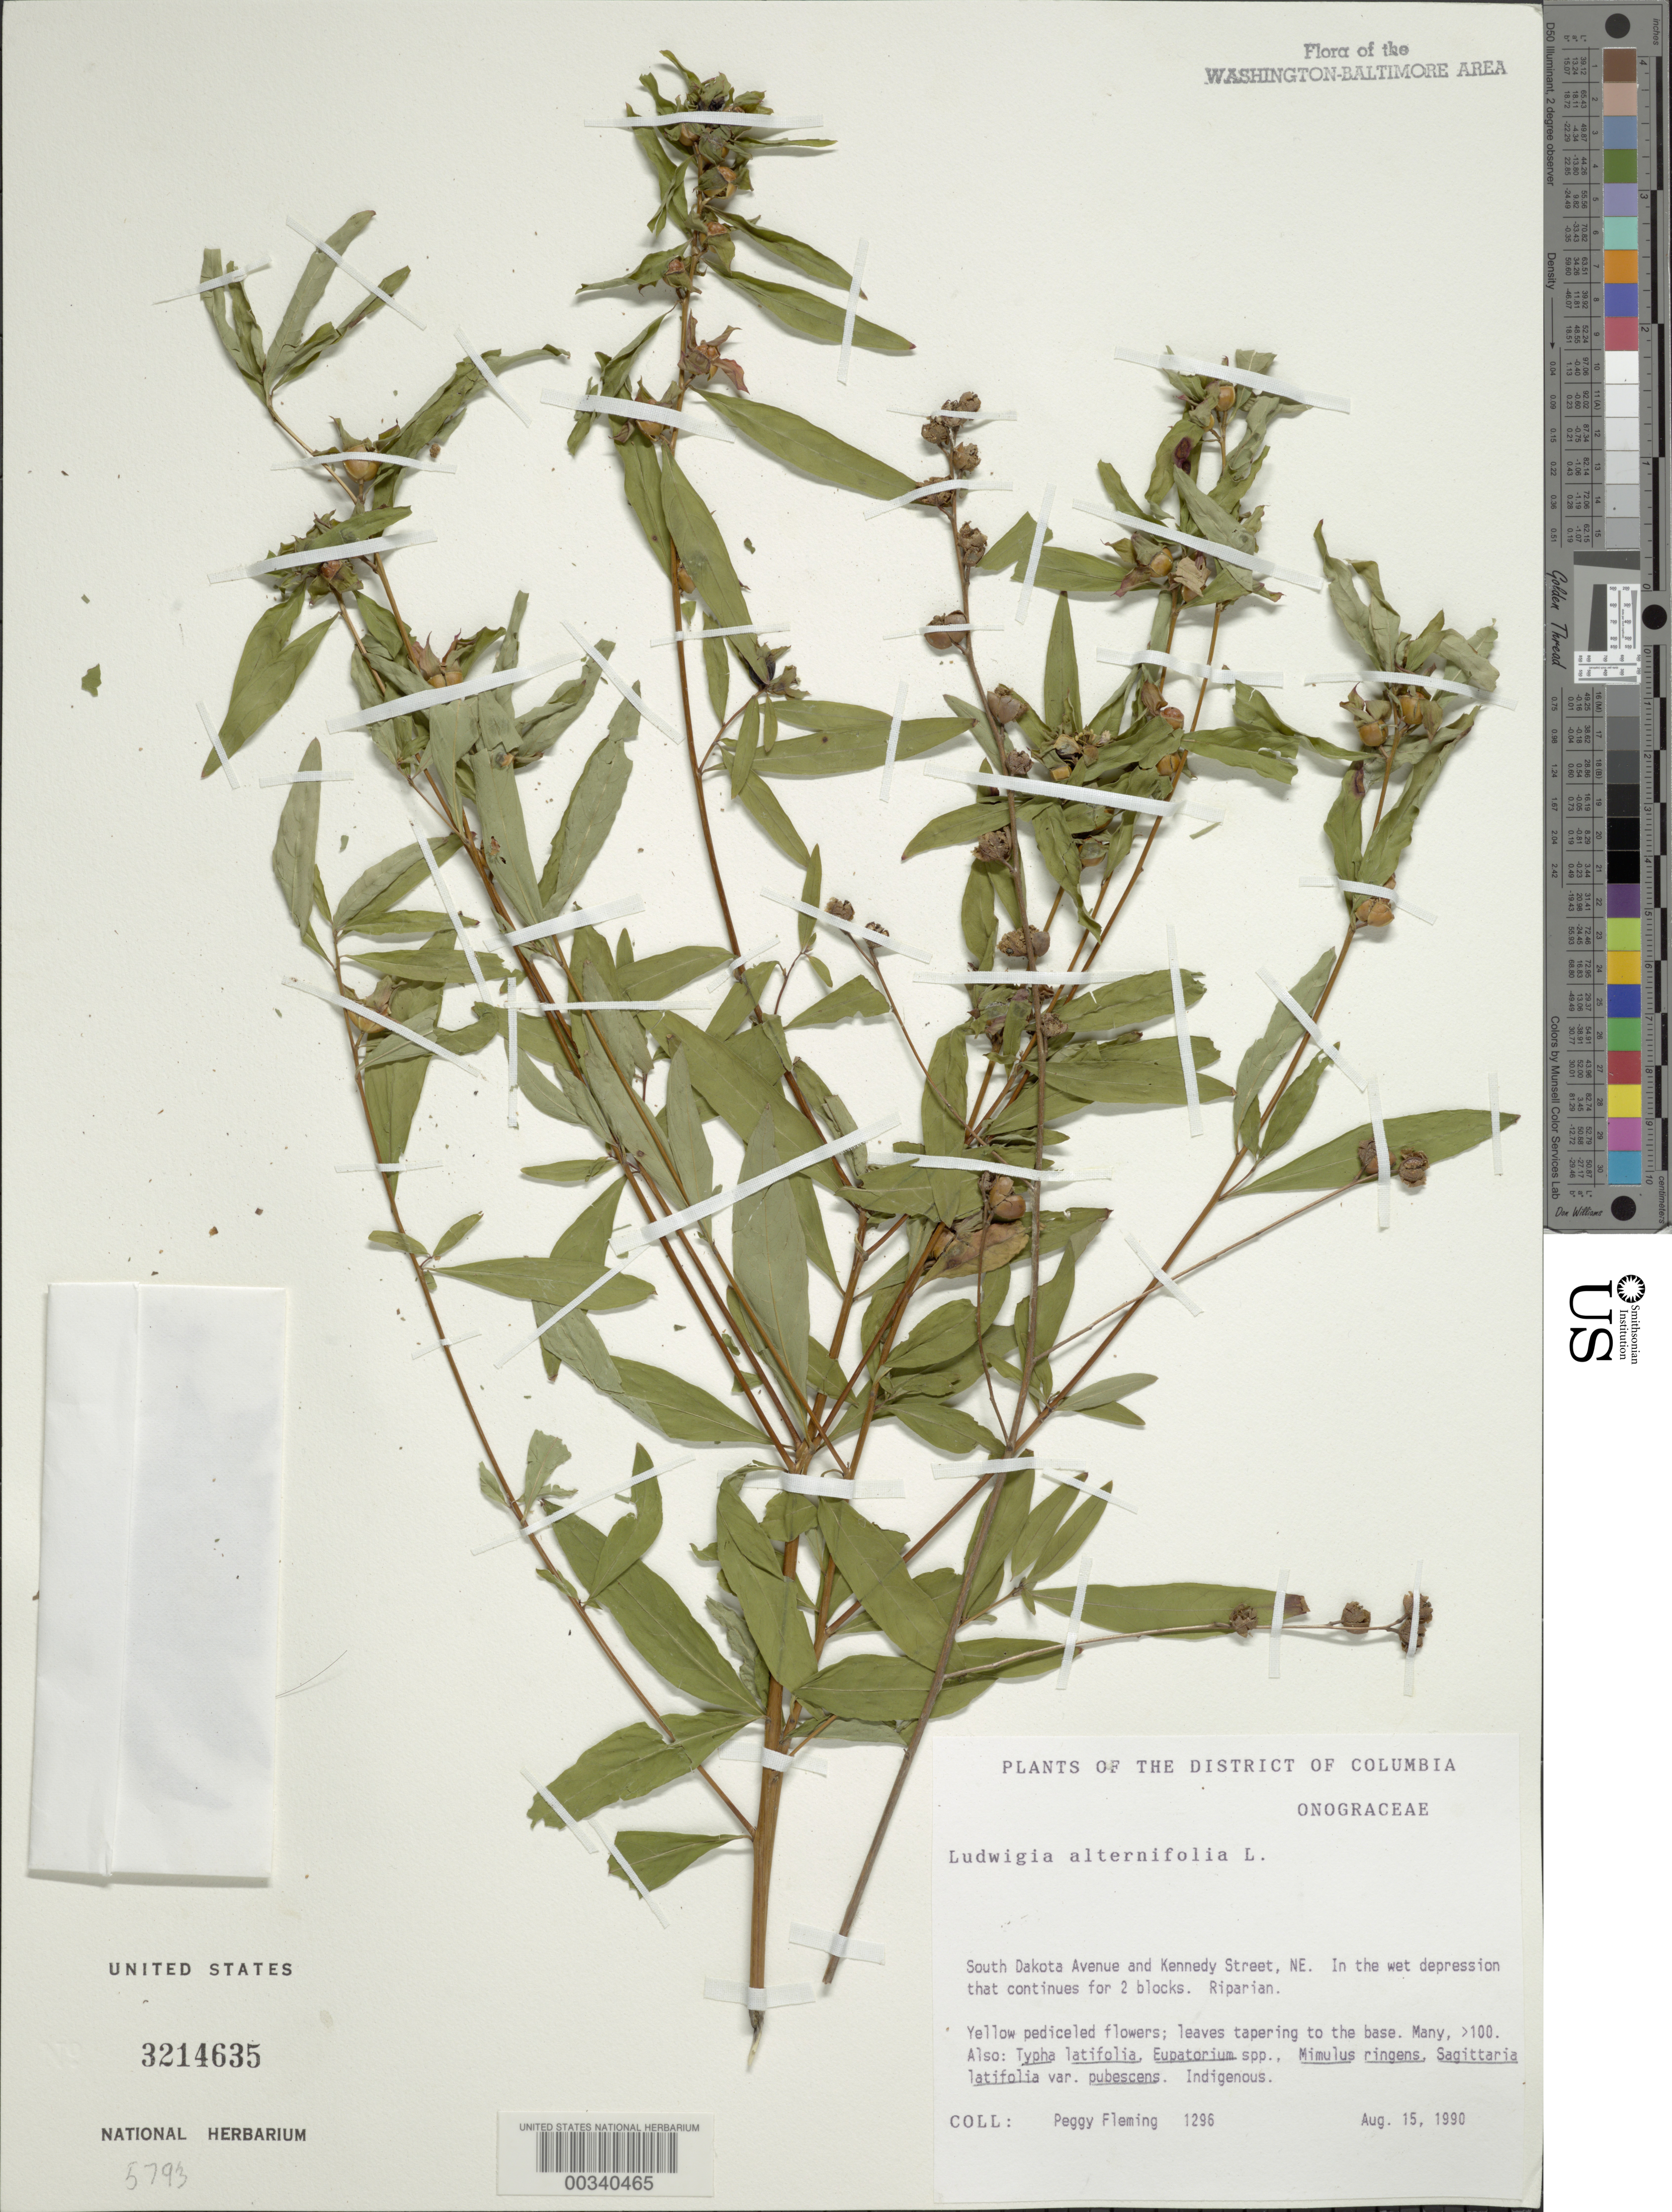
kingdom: Plantae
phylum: Tracheophyta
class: Magnoliopsida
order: Myrtales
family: Onagraceae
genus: Ludwigia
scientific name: Ludwigia alternifolia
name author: L.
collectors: P. Fleming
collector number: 1296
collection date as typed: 15 Aug 1990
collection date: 1990-08-15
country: United States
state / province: District of Columbia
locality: South Dakota Ave and Kennedy St, NE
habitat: In wet area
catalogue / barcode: US 3214635